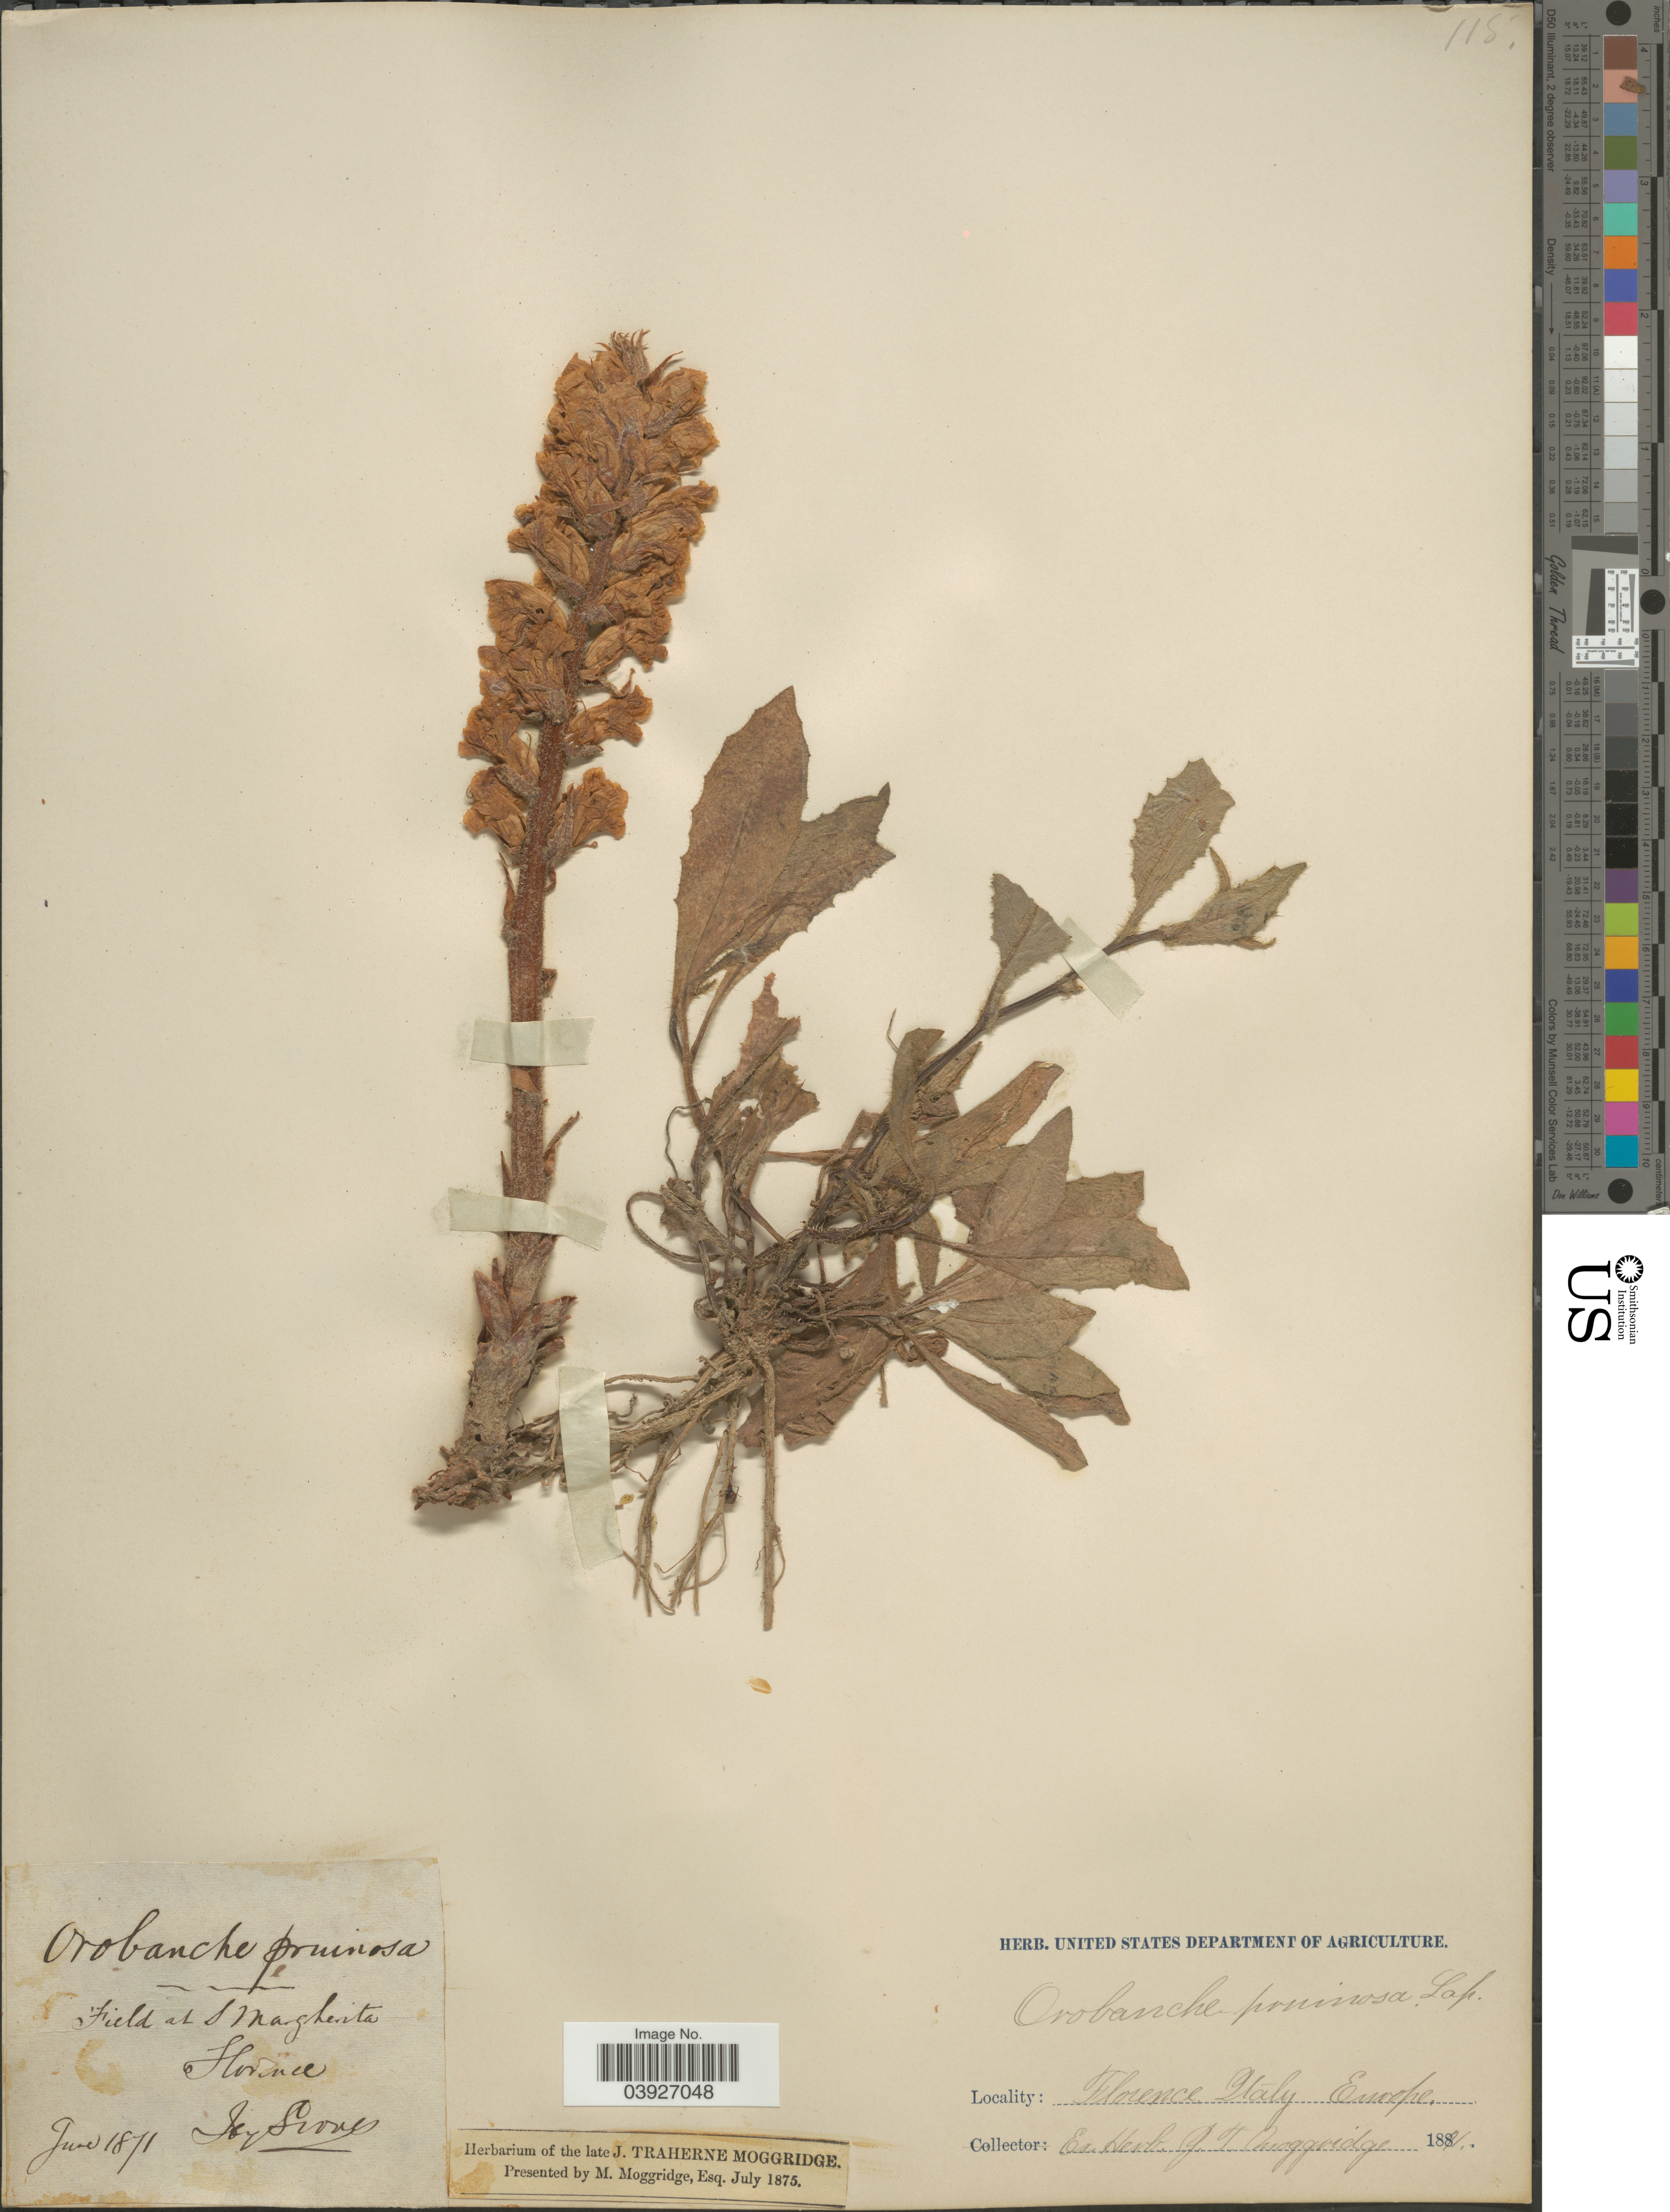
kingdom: Plantae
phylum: Tracheophyta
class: Magnoliopsida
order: Lamiales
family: Orobanchaceae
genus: Orobanche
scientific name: Orobanche pruinosa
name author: Lapeyr.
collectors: J. Groves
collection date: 1871-06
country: Italy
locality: Field as S Magherita. Florence.